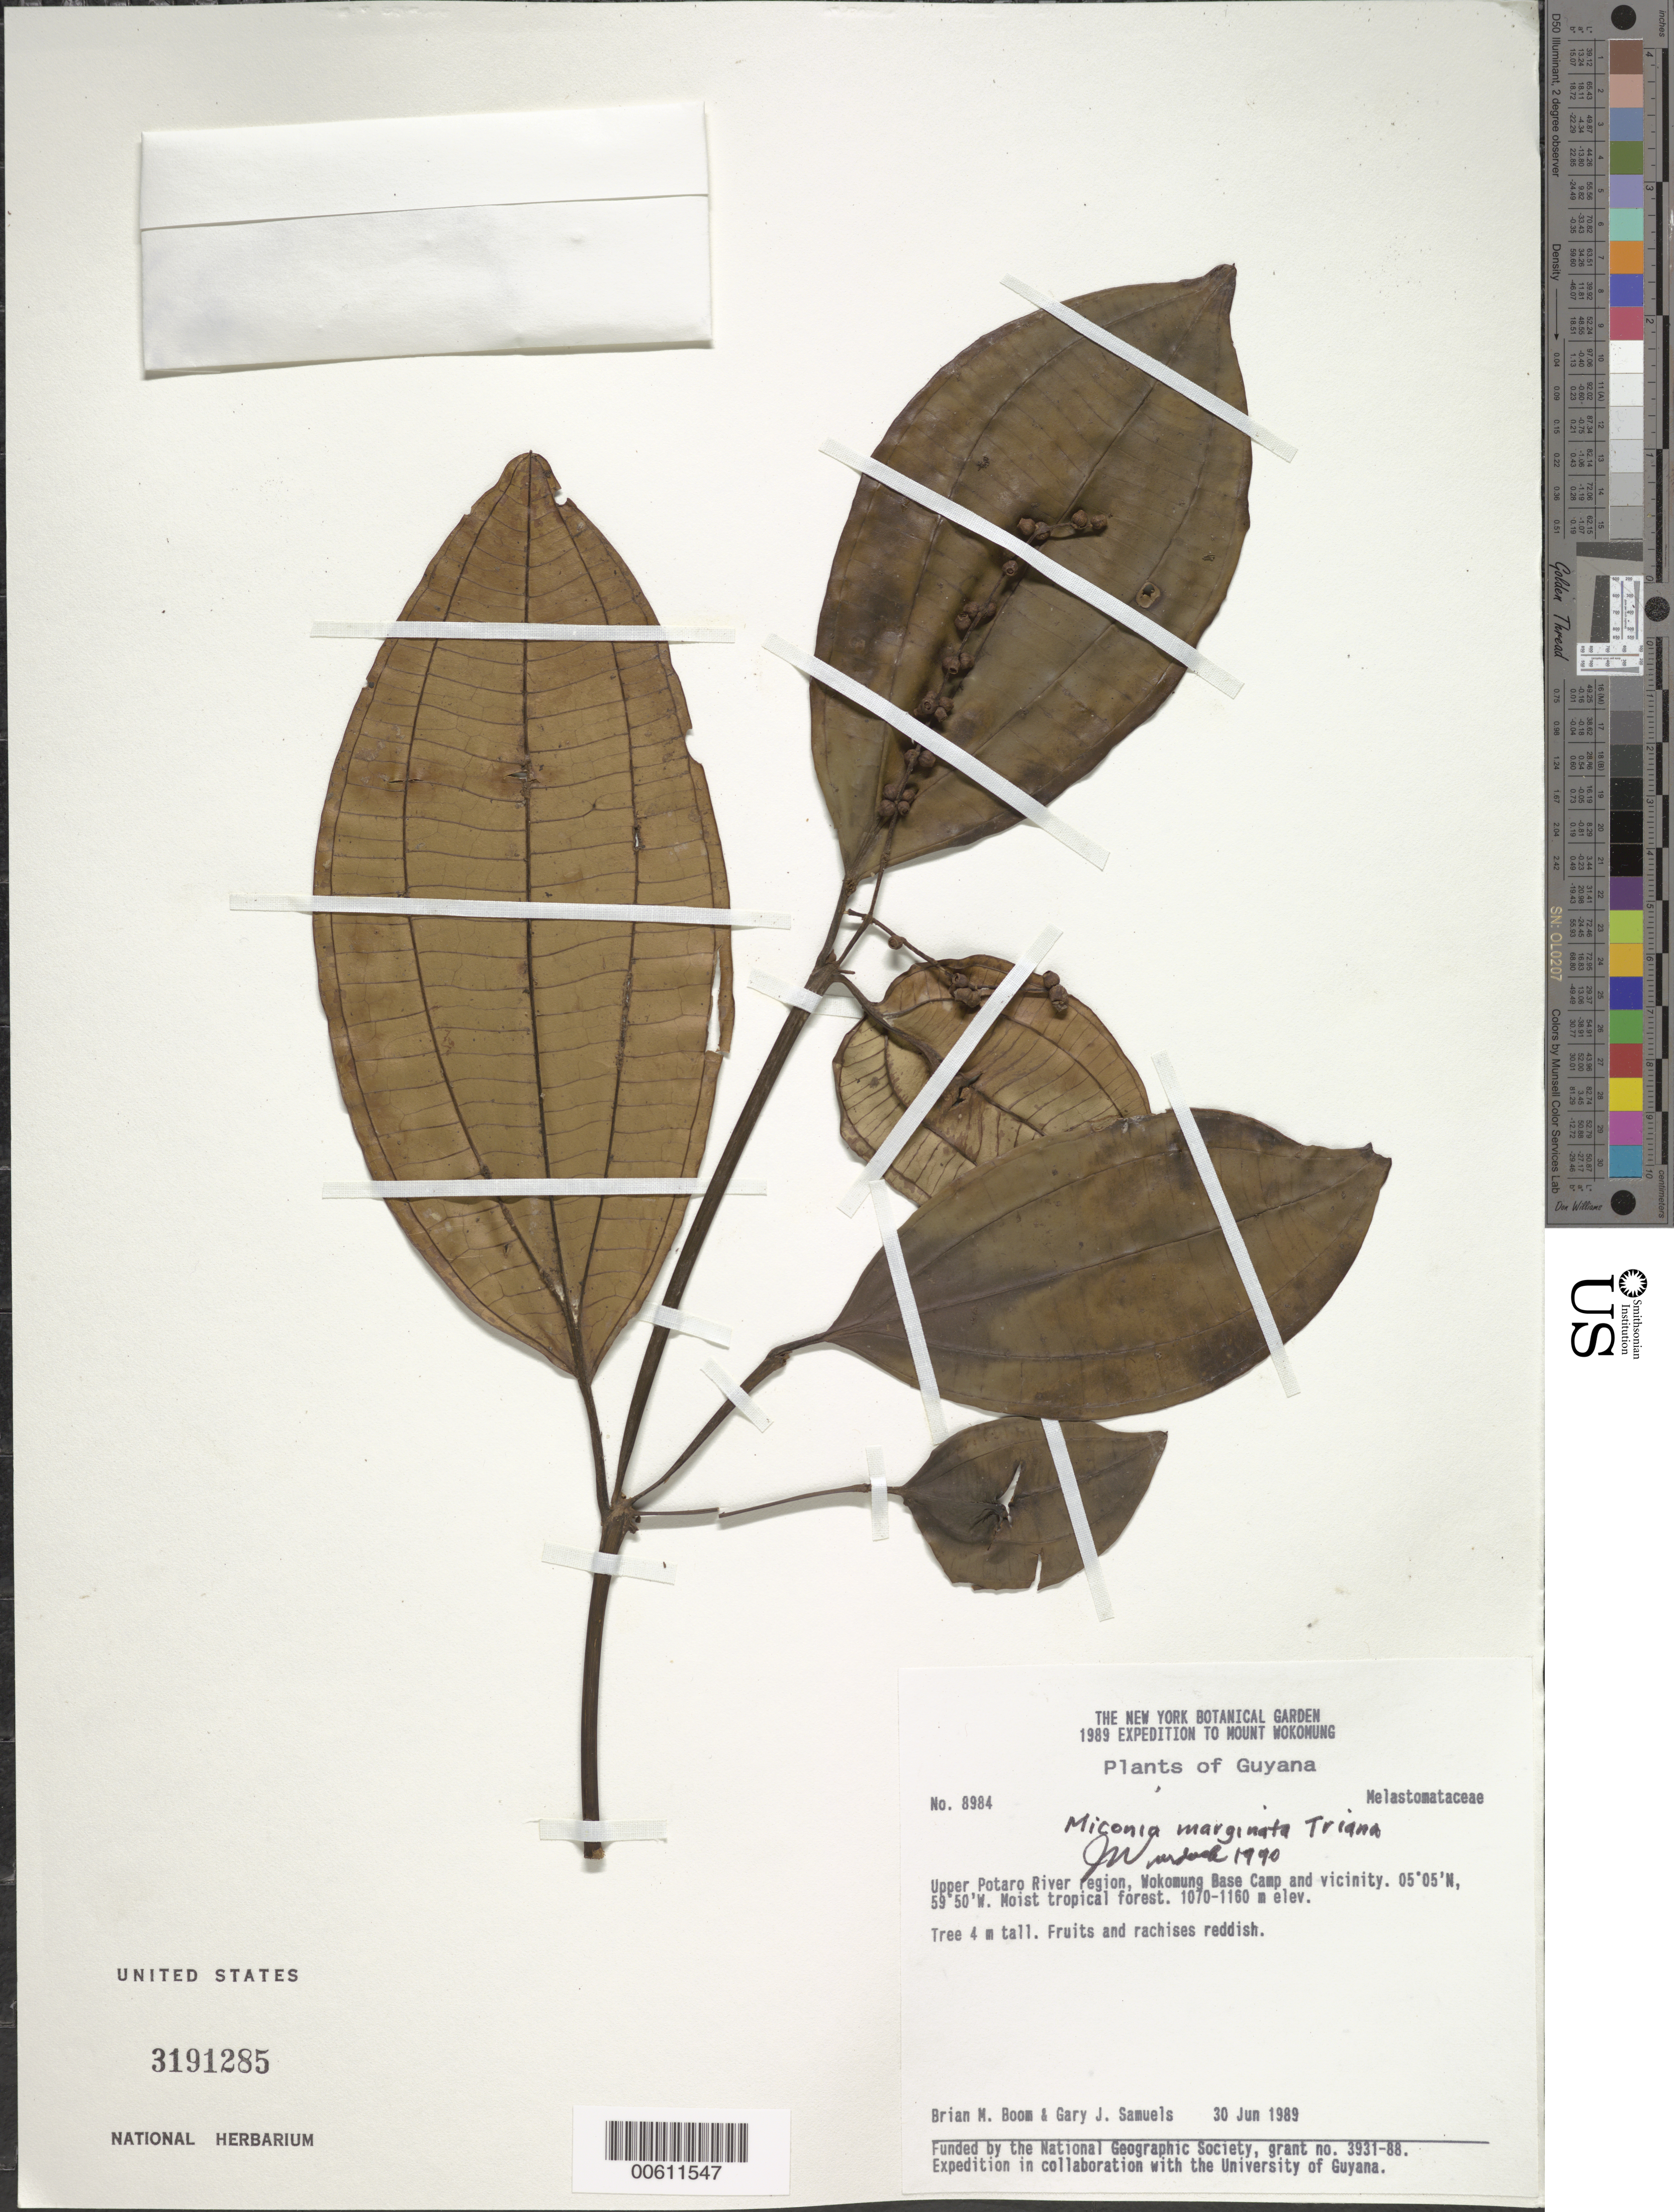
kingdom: Plantae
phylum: Tracheophyta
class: Magnoliopsida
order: Myrtales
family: Melastomataceae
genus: Miconia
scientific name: Miconia marginata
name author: Triana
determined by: Wurdack, John J., (US), US (UNITED STATES)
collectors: B. M. Boom & G. Samuels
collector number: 8984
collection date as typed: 30-Jun-89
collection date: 1989-06-30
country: Guyana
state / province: Potaro-Siparuni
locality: Wokomung, base camp & vic., upper Potaro River region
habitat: Moist tropical forest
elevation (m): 1070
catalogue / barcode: US 3191285